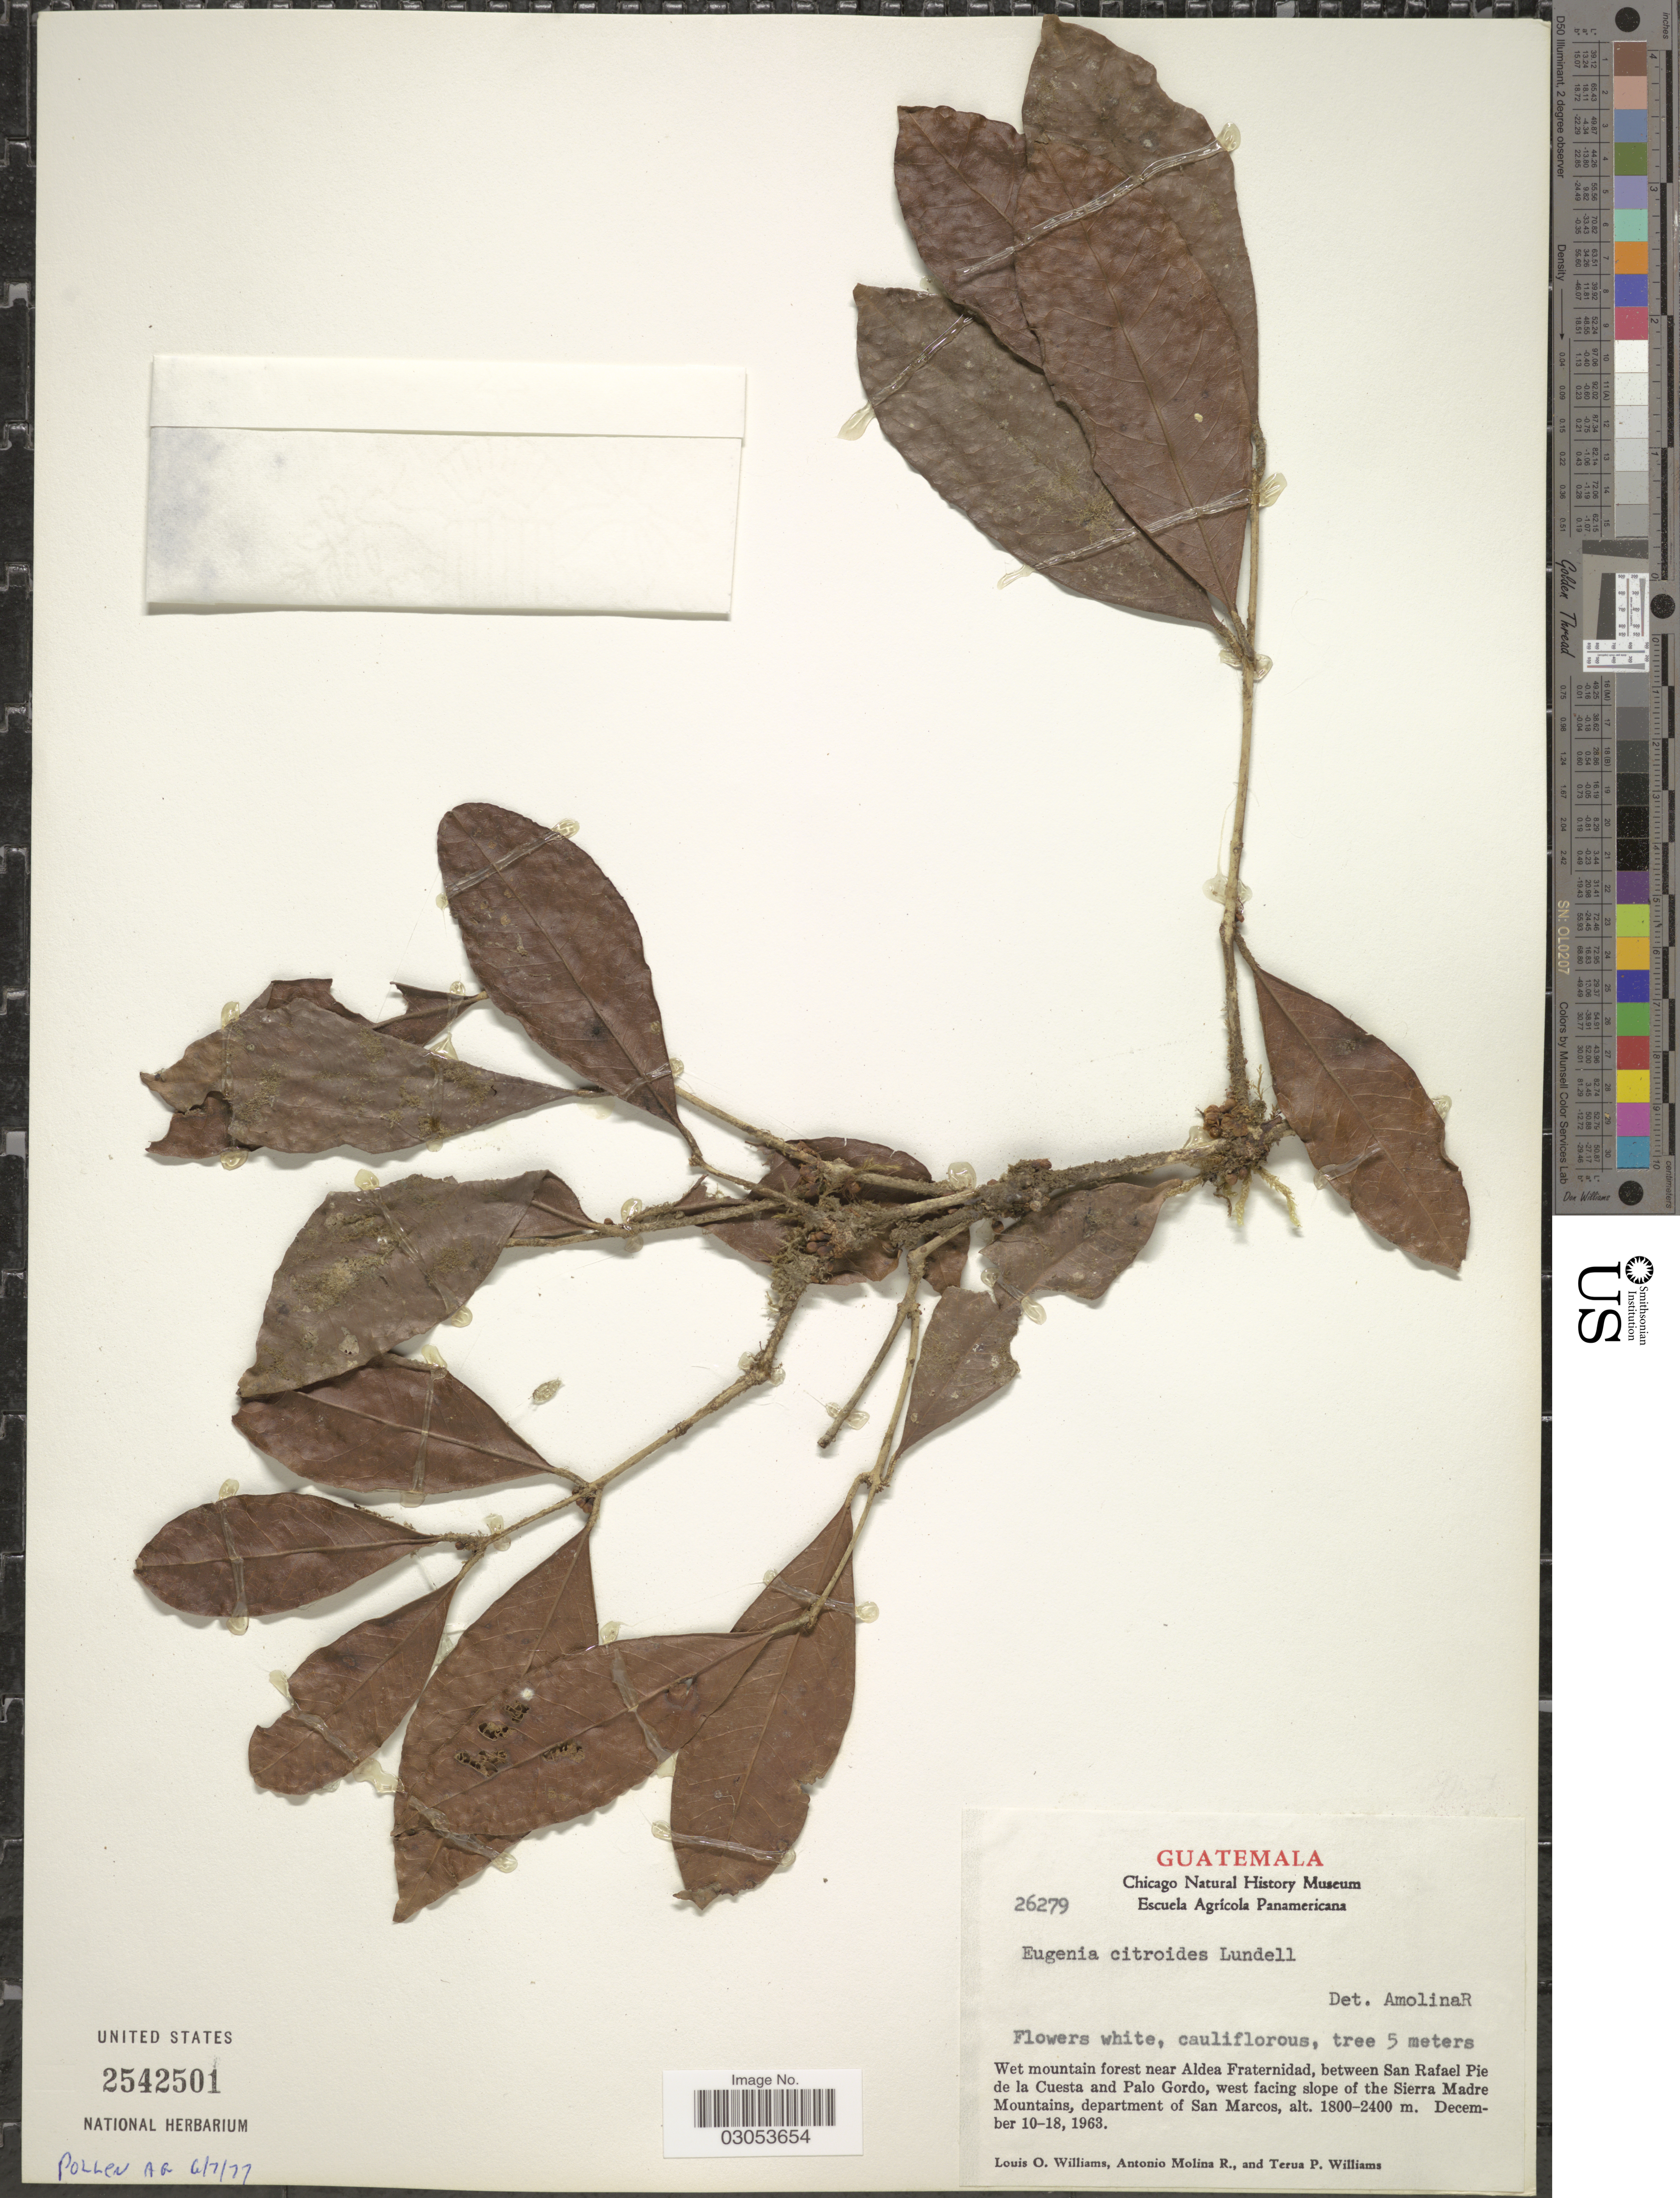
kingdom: Plantae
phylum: Tracheophyta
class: Magnoliopsida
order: Myrtales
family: Myrtaceae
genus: Eugenia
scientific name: Eugenia citroides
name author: Lundell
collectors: L. O. Williams, A. Molina R. & T. P. Williams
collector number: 26279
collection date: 1963-12-10/1963-12-18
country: Guatemala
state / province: San Marcos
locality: Wet mountain forest near Aldea Fraternidad, between San Rafael Pie de la Cuesta and Palo Gordo, west facing slope of the Sierra Madre Mountains, department of San Marcos.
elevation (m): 1800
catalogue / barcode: US 2542501